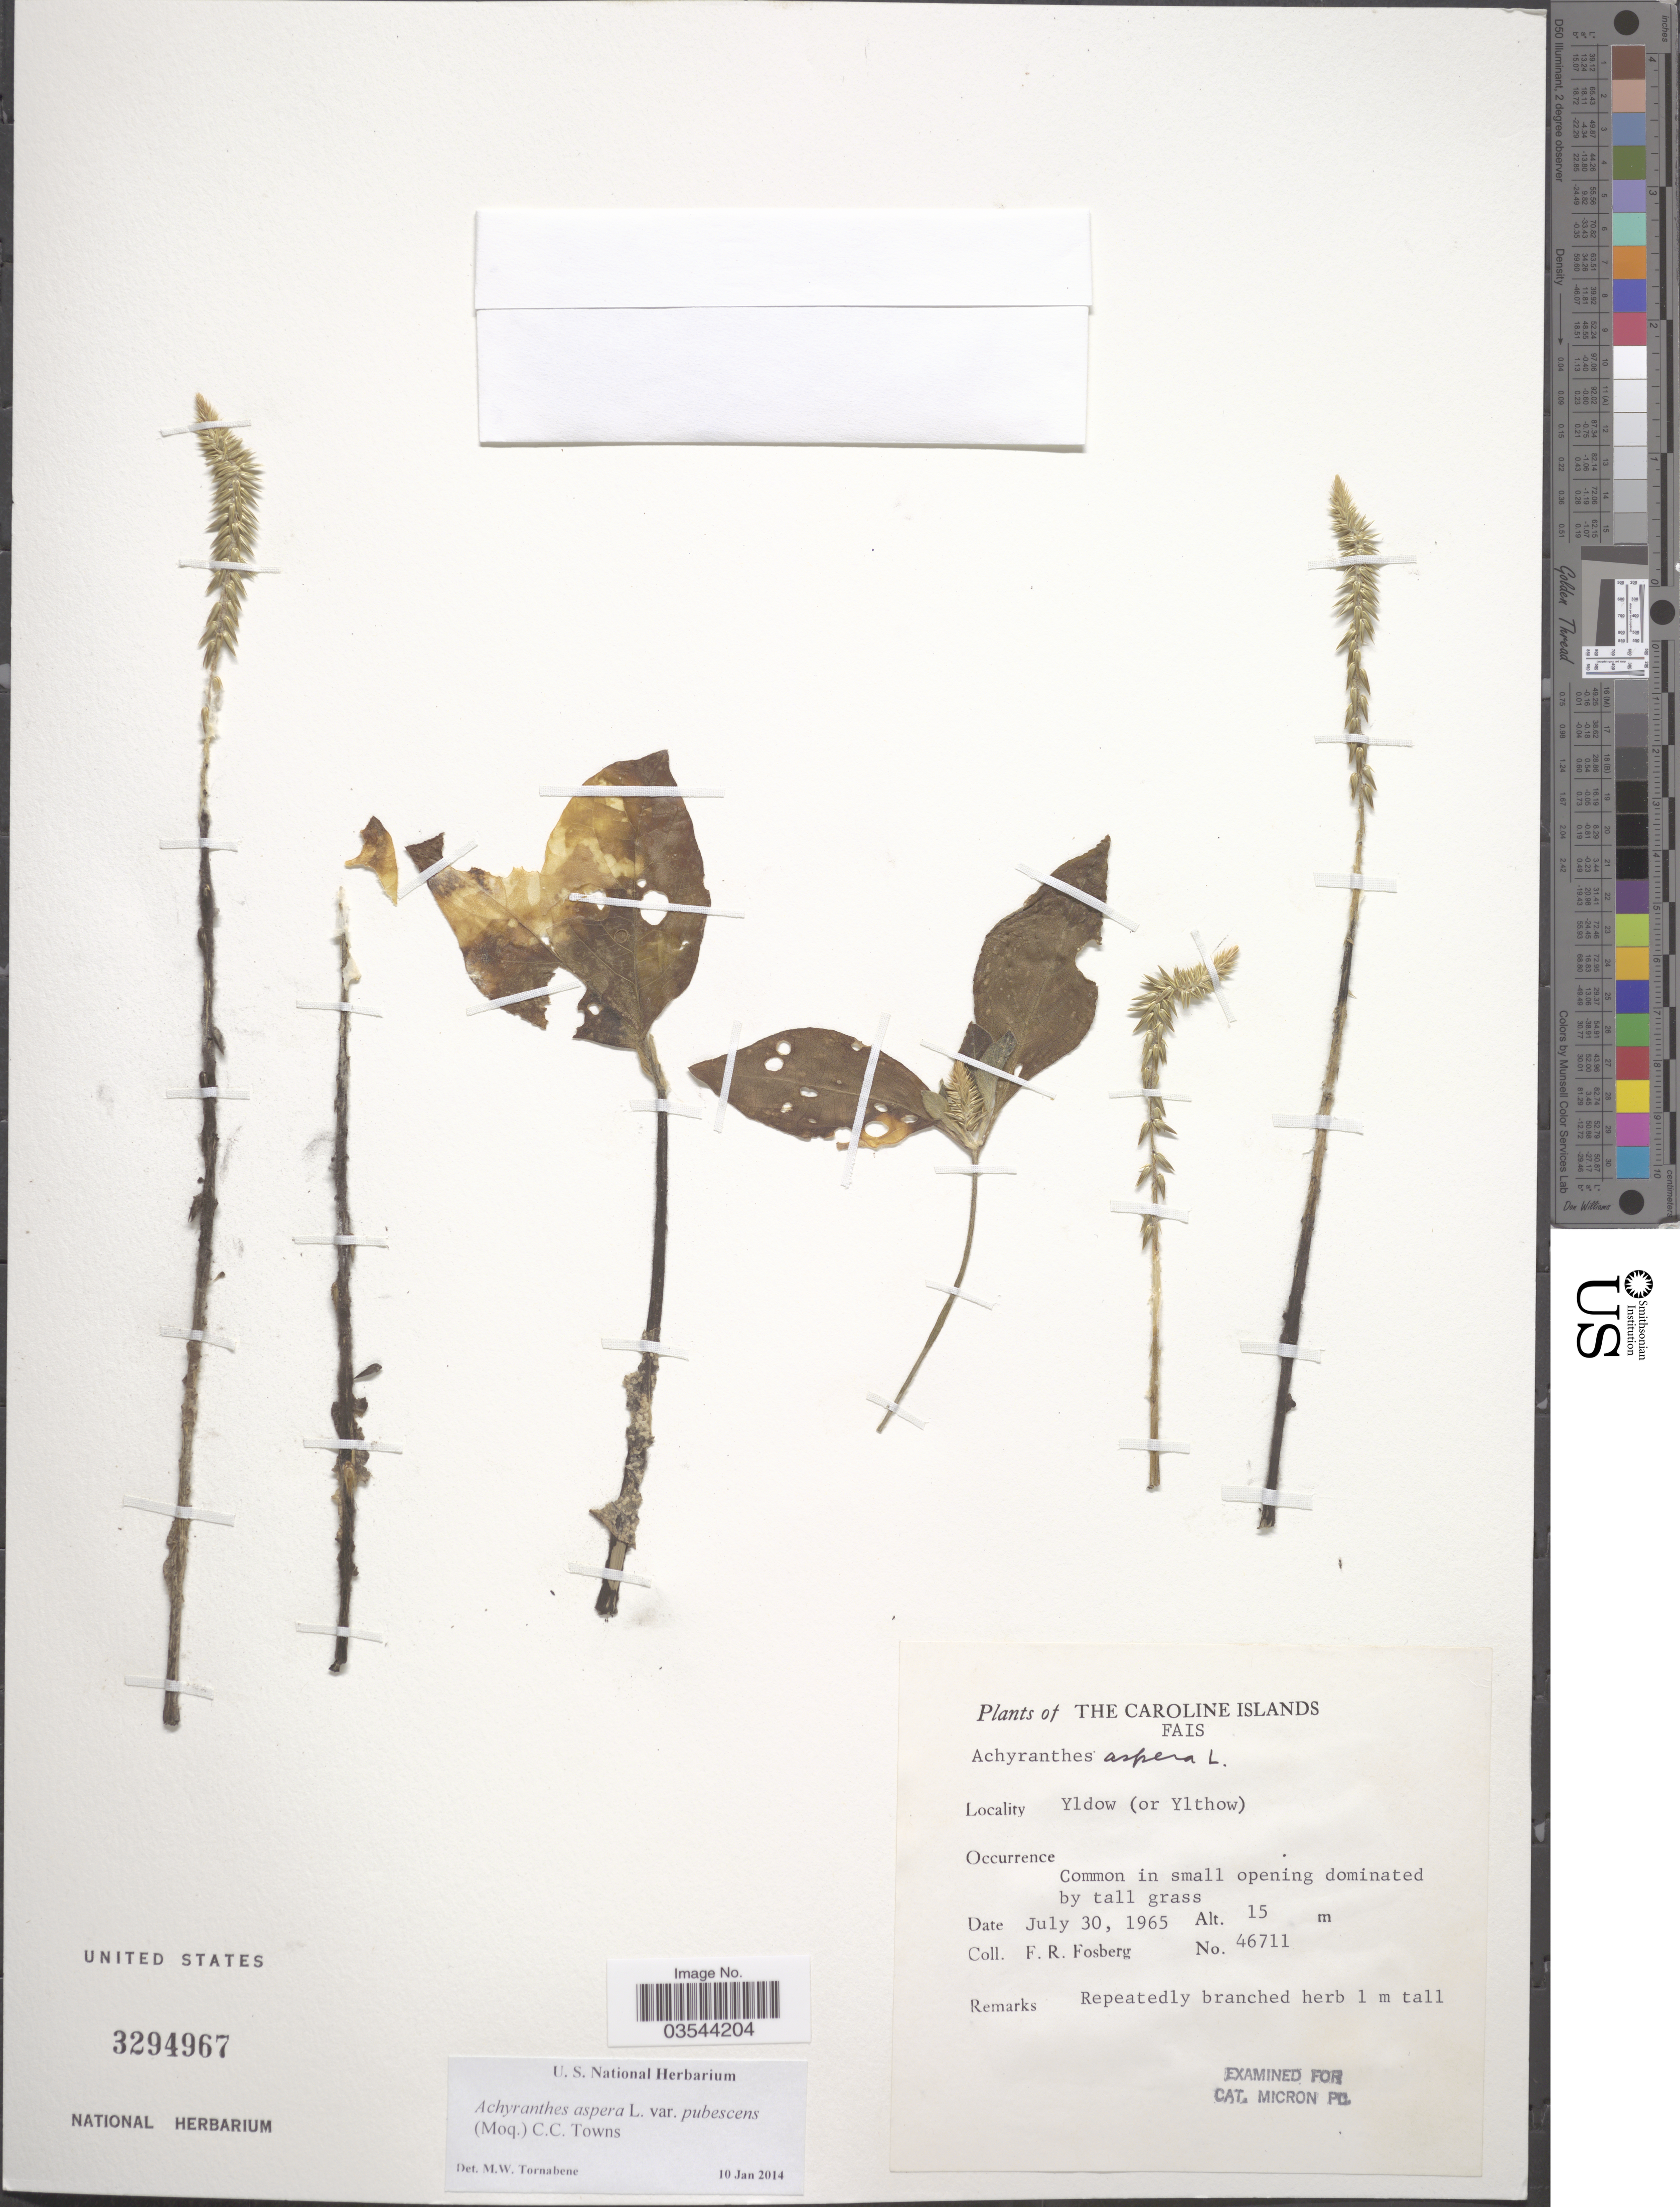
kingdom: Plantae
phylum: Tracheophyta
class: Magnoliopsida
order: Caryophyllales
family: Amaranthaceae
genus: Achyranthes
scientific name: Achyranthes aspera var. pubescens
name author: (Moq.) M. Gómez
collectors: F. R. Fosberg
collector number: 46711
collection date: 1965-07-30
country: Micronesia, Federated States of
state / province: Yap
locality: The Caroline Islands. Fais. Yldow (or Ylthow).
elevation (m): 15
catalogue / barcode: US 3294967